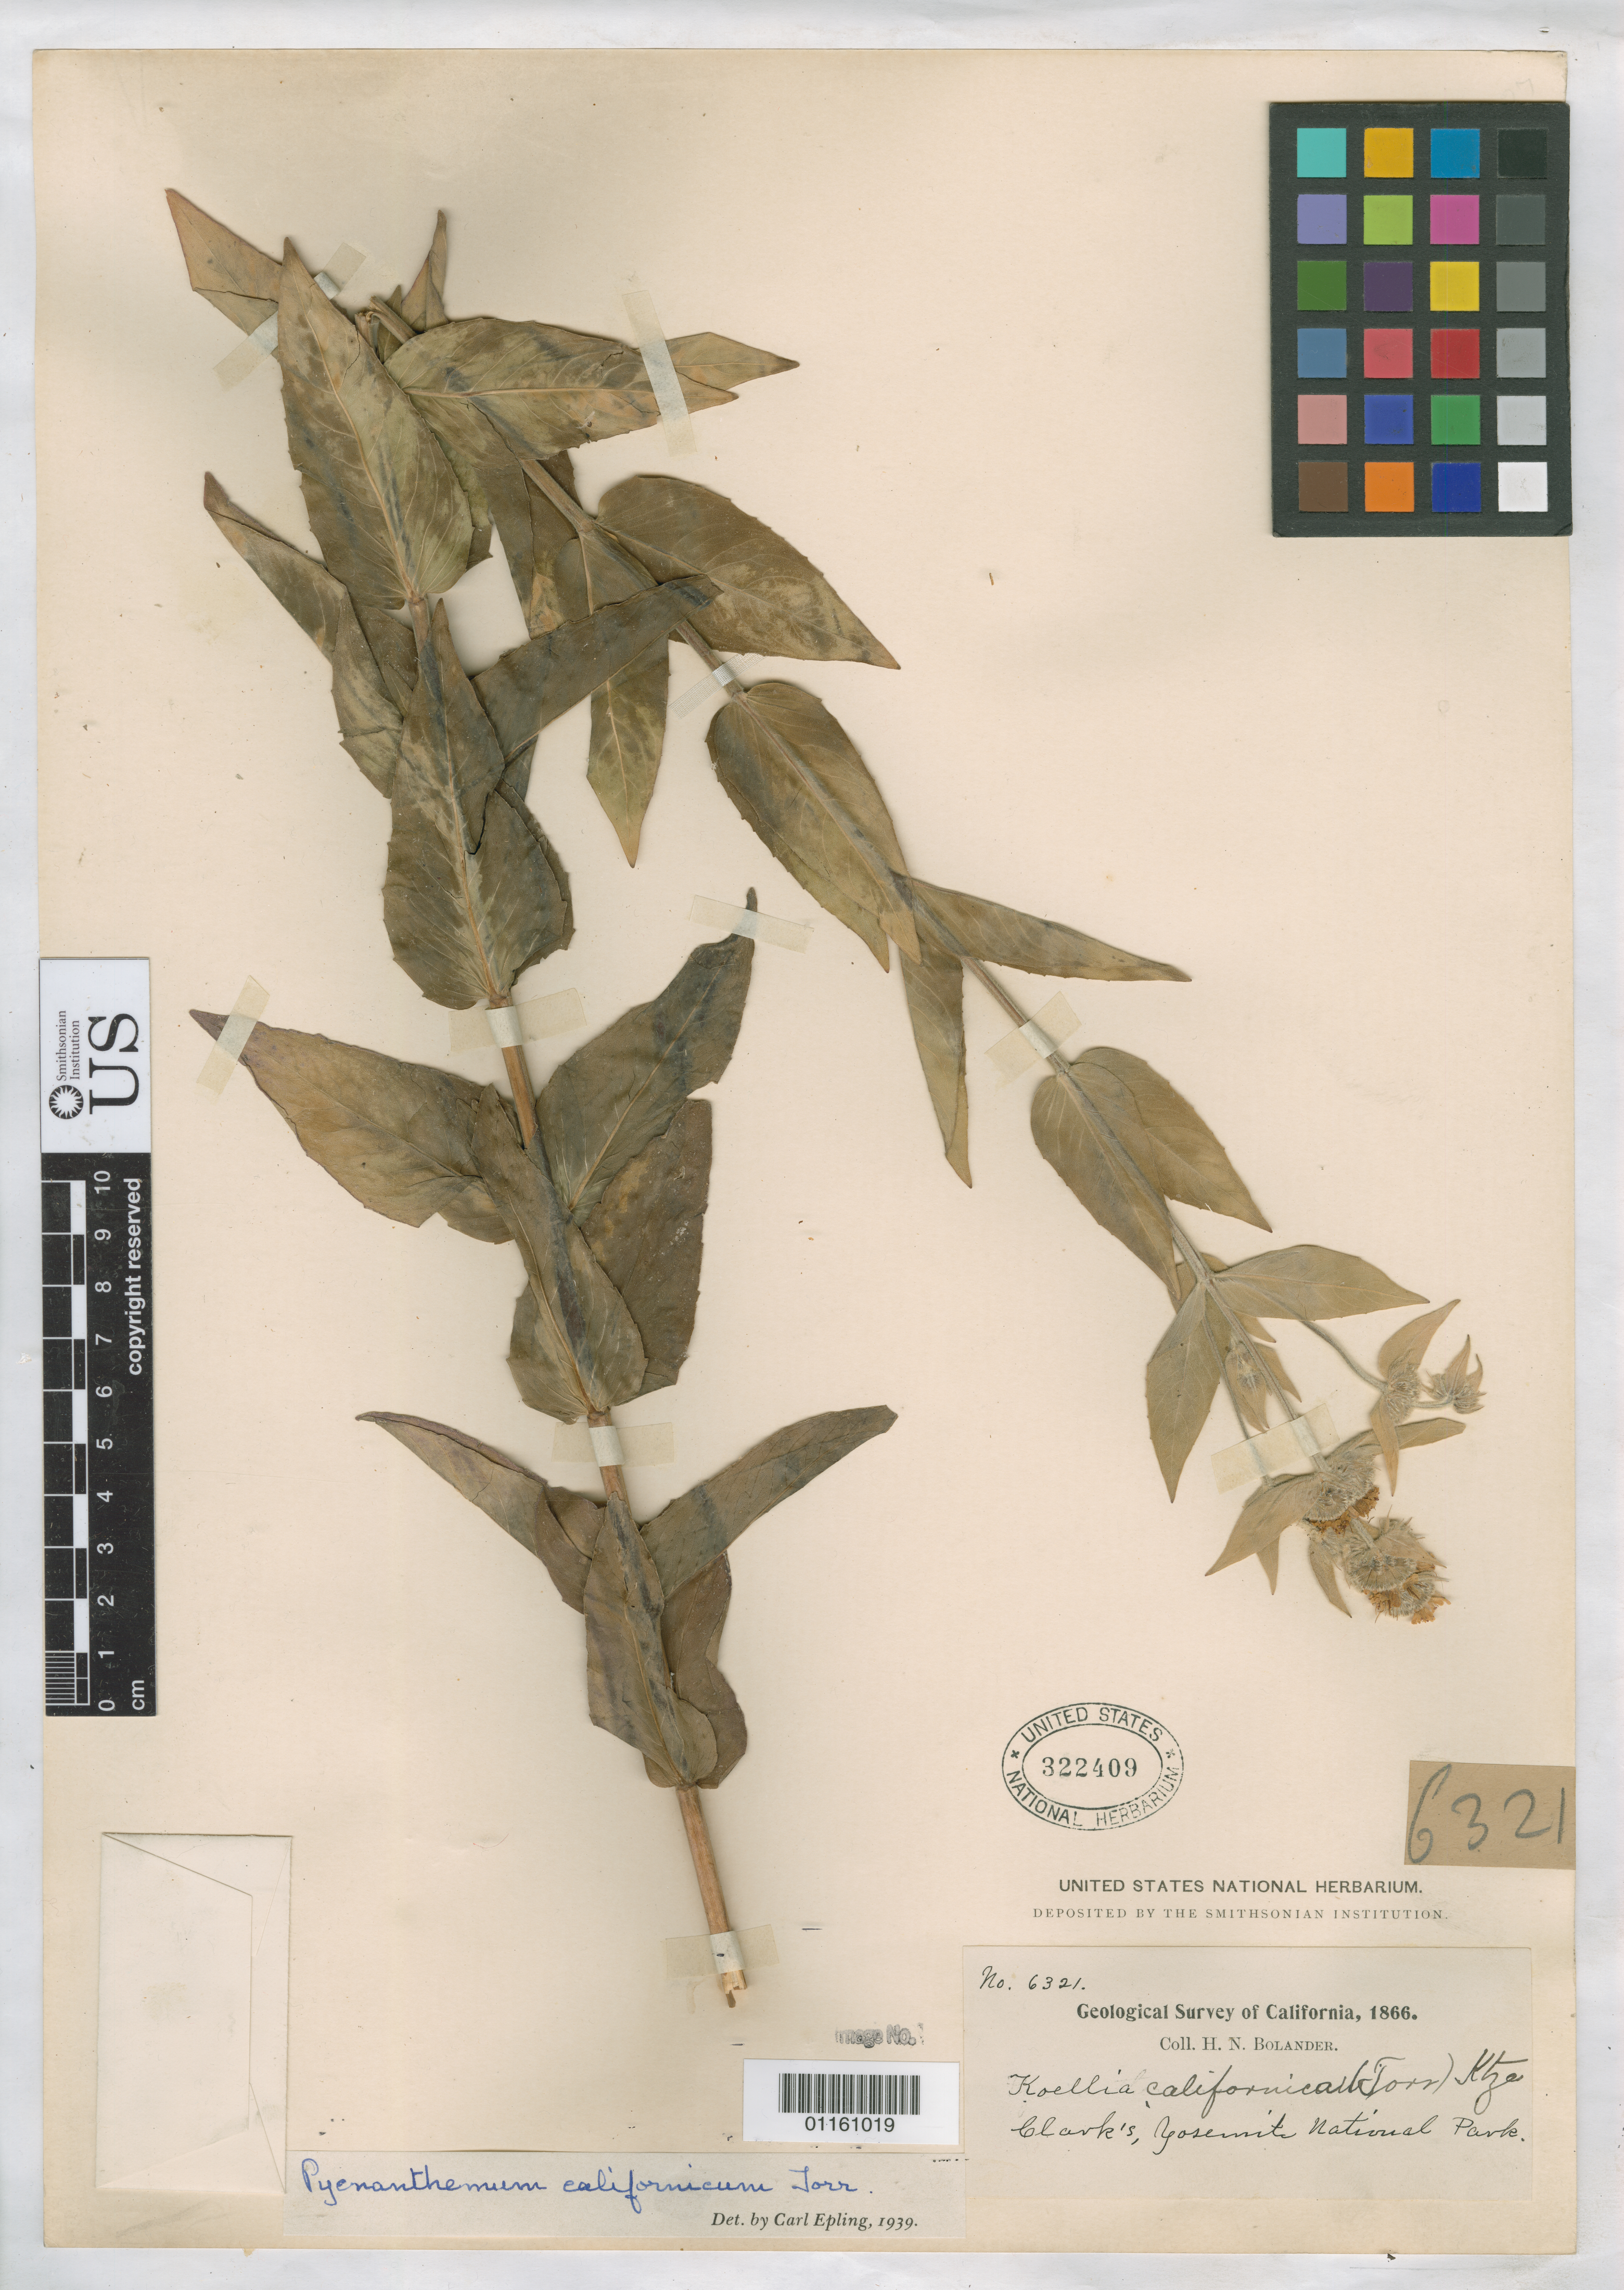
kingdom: Plantae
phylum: Tracheophyta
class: Magnoliopsida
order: Lamiales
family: Lamiaceae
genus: Pycnanthemum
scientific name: Pycnanthemum californicum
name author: Torr. ex Durand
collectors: H. Bolander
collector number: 6321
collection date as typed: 1866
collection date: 1866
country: United States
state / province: California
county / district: Mariposa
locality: Clark's, Yosemite National Park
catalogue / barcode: US 322409